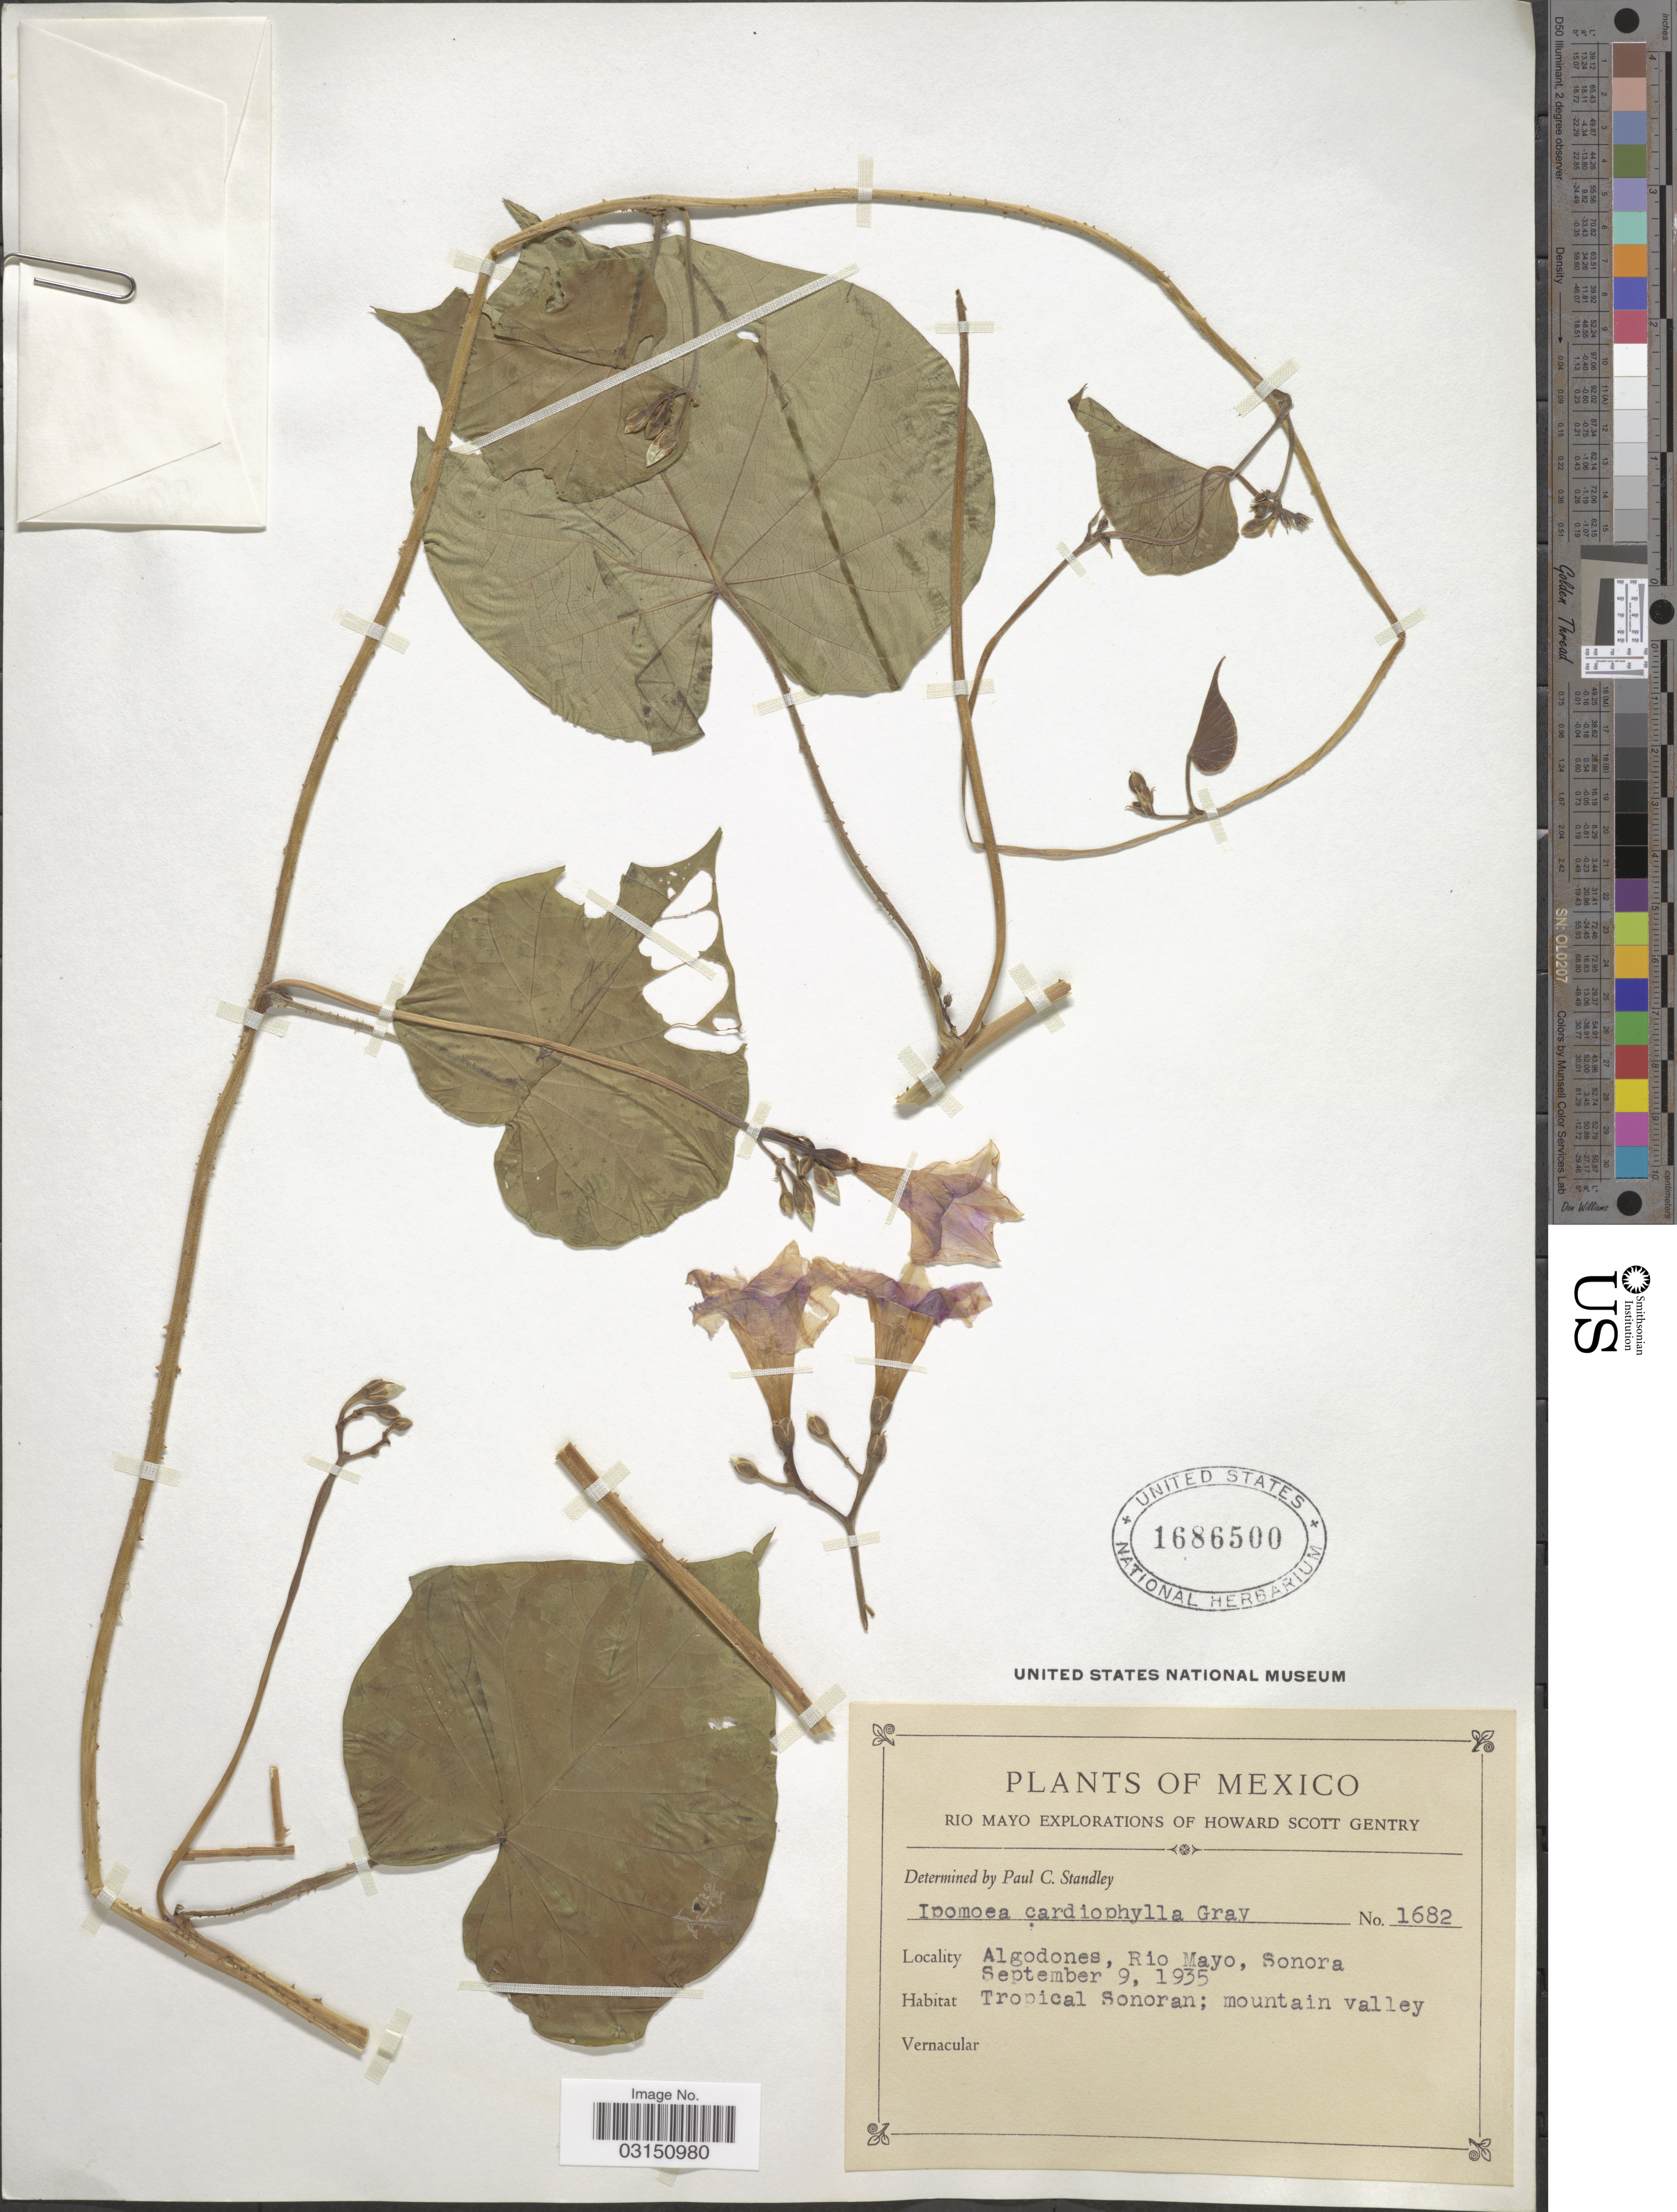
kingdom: Plantae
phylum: Tracheophyta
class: Magnoliopsida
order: Solanales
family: Convolvulaceae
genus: Ipomoea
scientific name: Ipomoea parasitica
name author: (Kunth) G. Don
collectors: H. S. Gentry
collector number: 1682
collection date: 1935-09-09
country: Mexico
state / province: Sonora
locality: Algodones, Rio Mayo. Tropical Sonoran; mountain valley.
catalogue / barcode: US 1686500